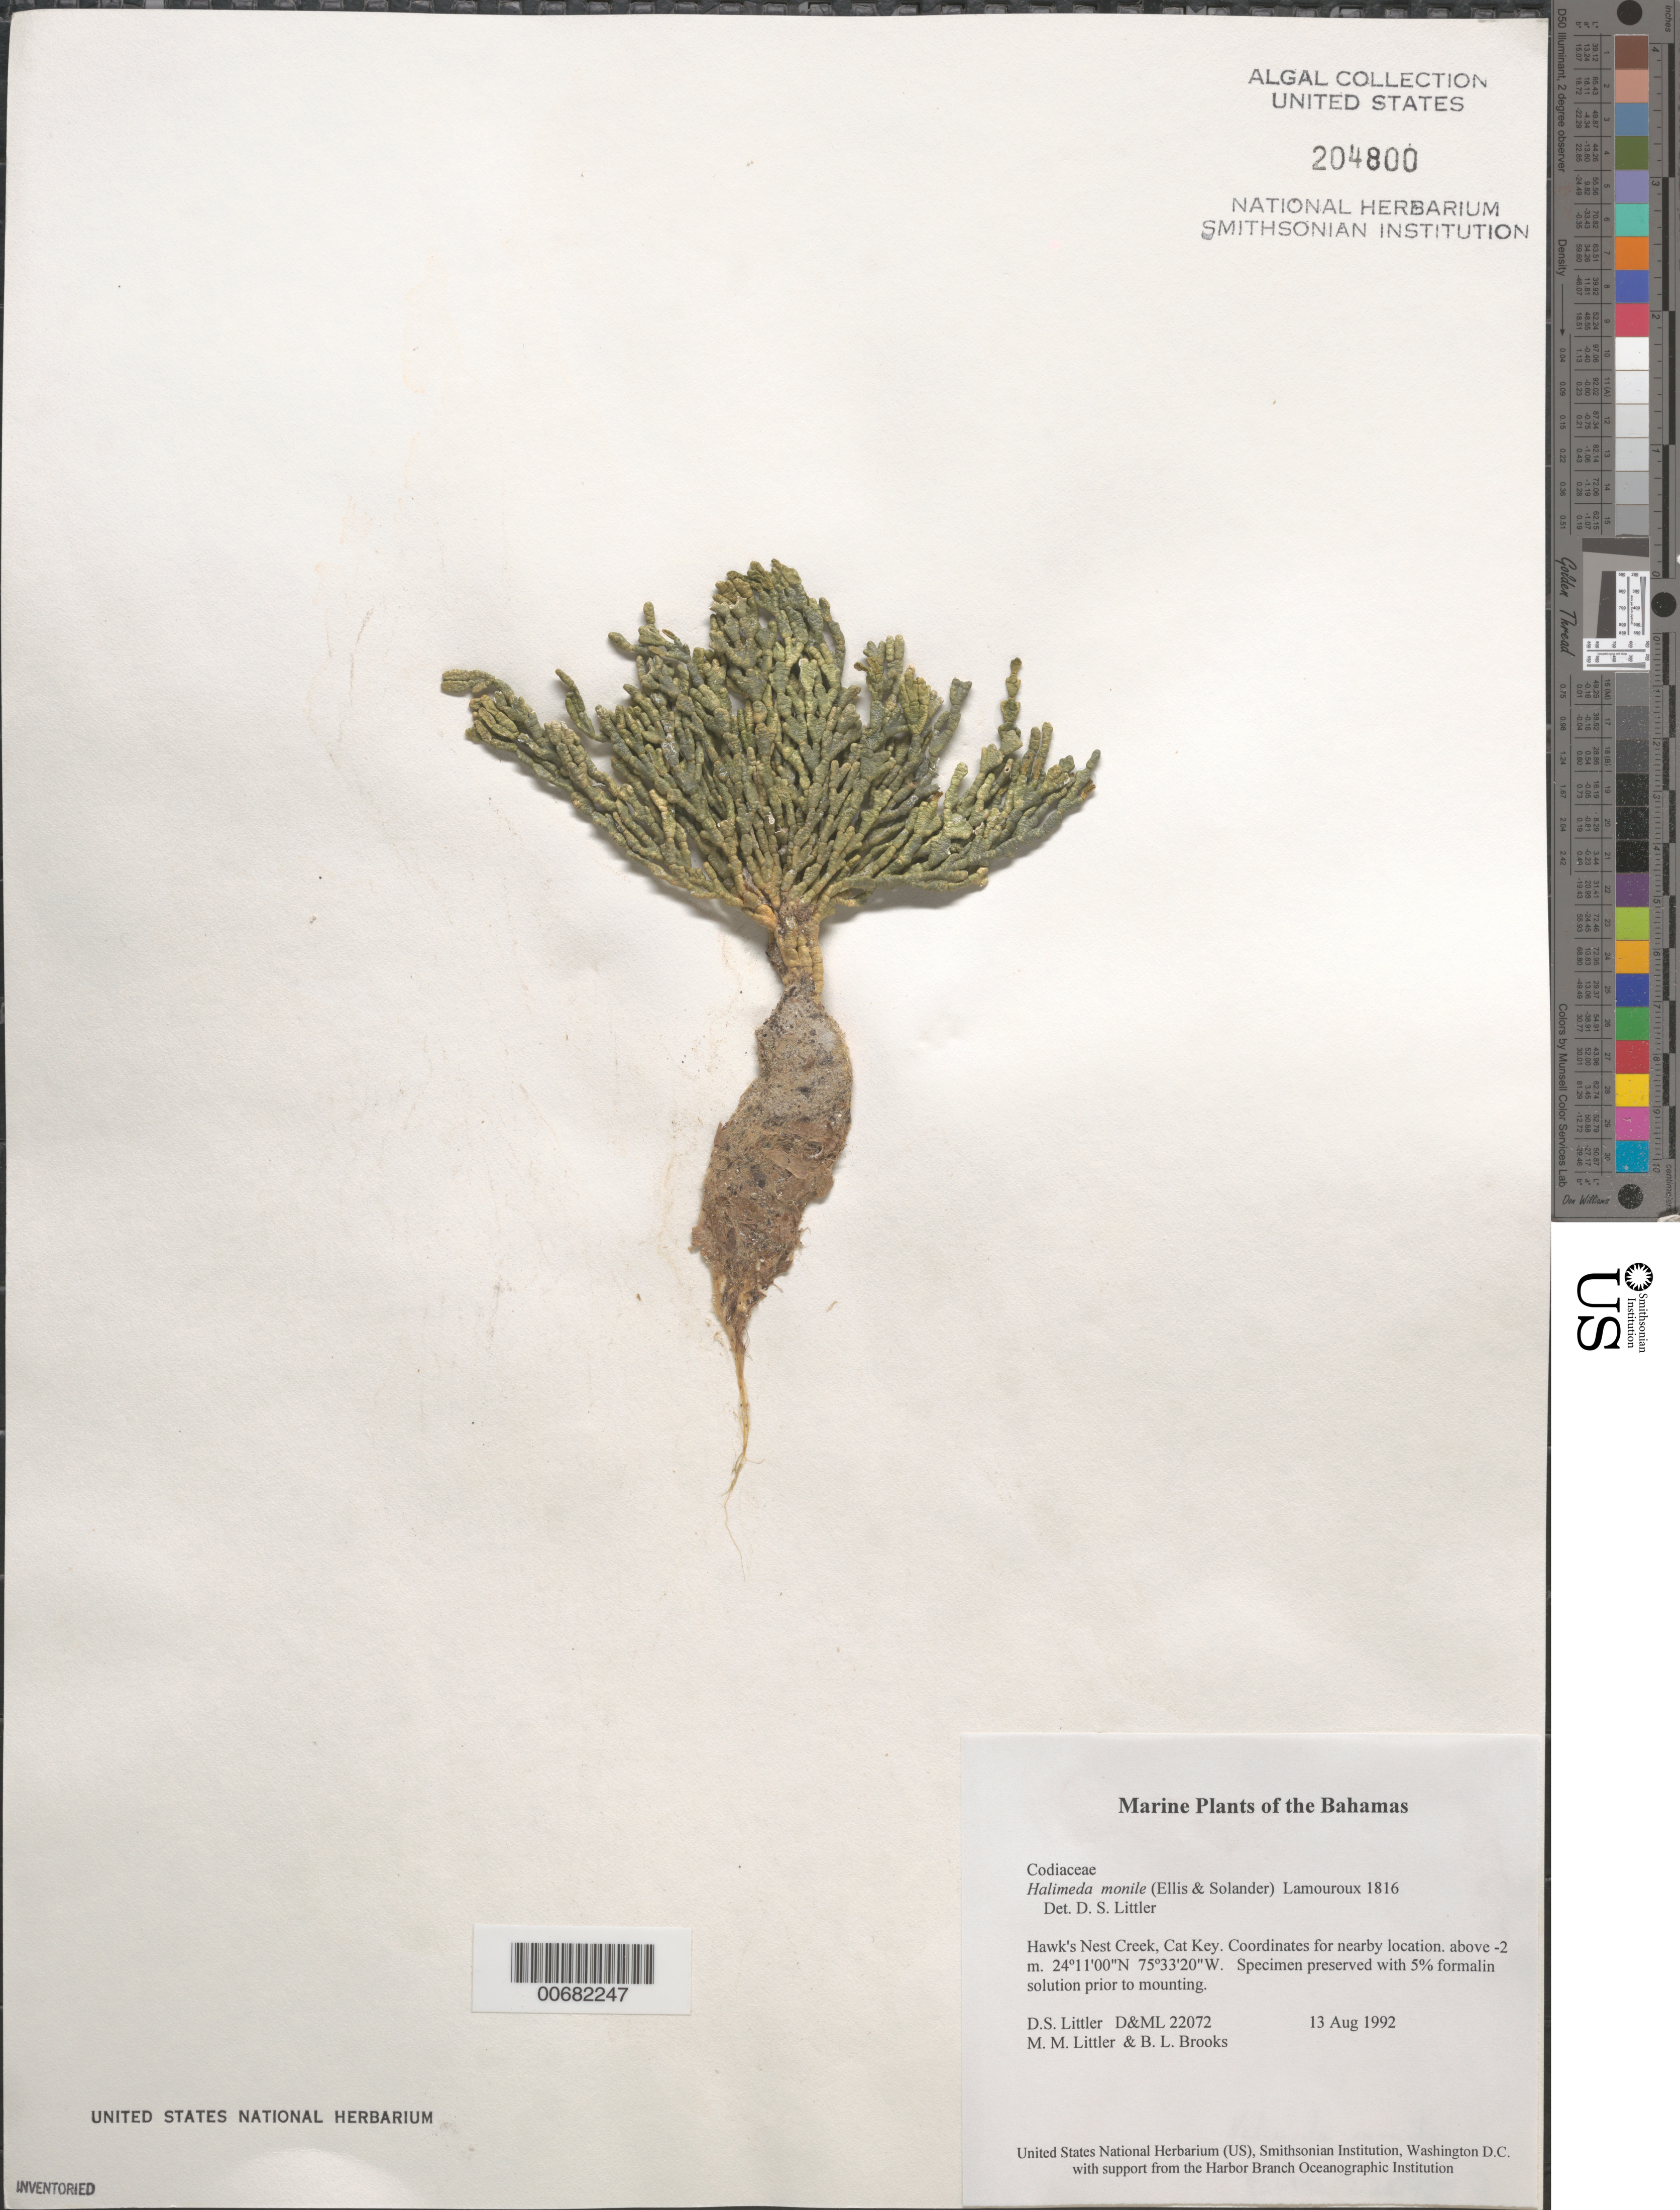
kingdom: Plantae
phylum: Chlorophyta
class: Ulvophyceae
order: Bryopsidales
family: Halimedaceae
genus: Halimeda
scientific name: Halimeda monile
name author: (J. Ellis & Sol.) J.V.Lamouroux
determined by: Littler, D. S.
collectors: D. S. Littler, M. M. Littler & B. Brooks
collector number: D&ML 22072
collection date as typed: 13 Aug 1992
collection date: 1992-08-13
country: Bahamas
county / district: Cat Island District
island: Cat Island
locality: Hawk's Nest Creek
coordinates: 24 11' 00" N, 75 33' 20" W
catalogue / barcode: US 204800